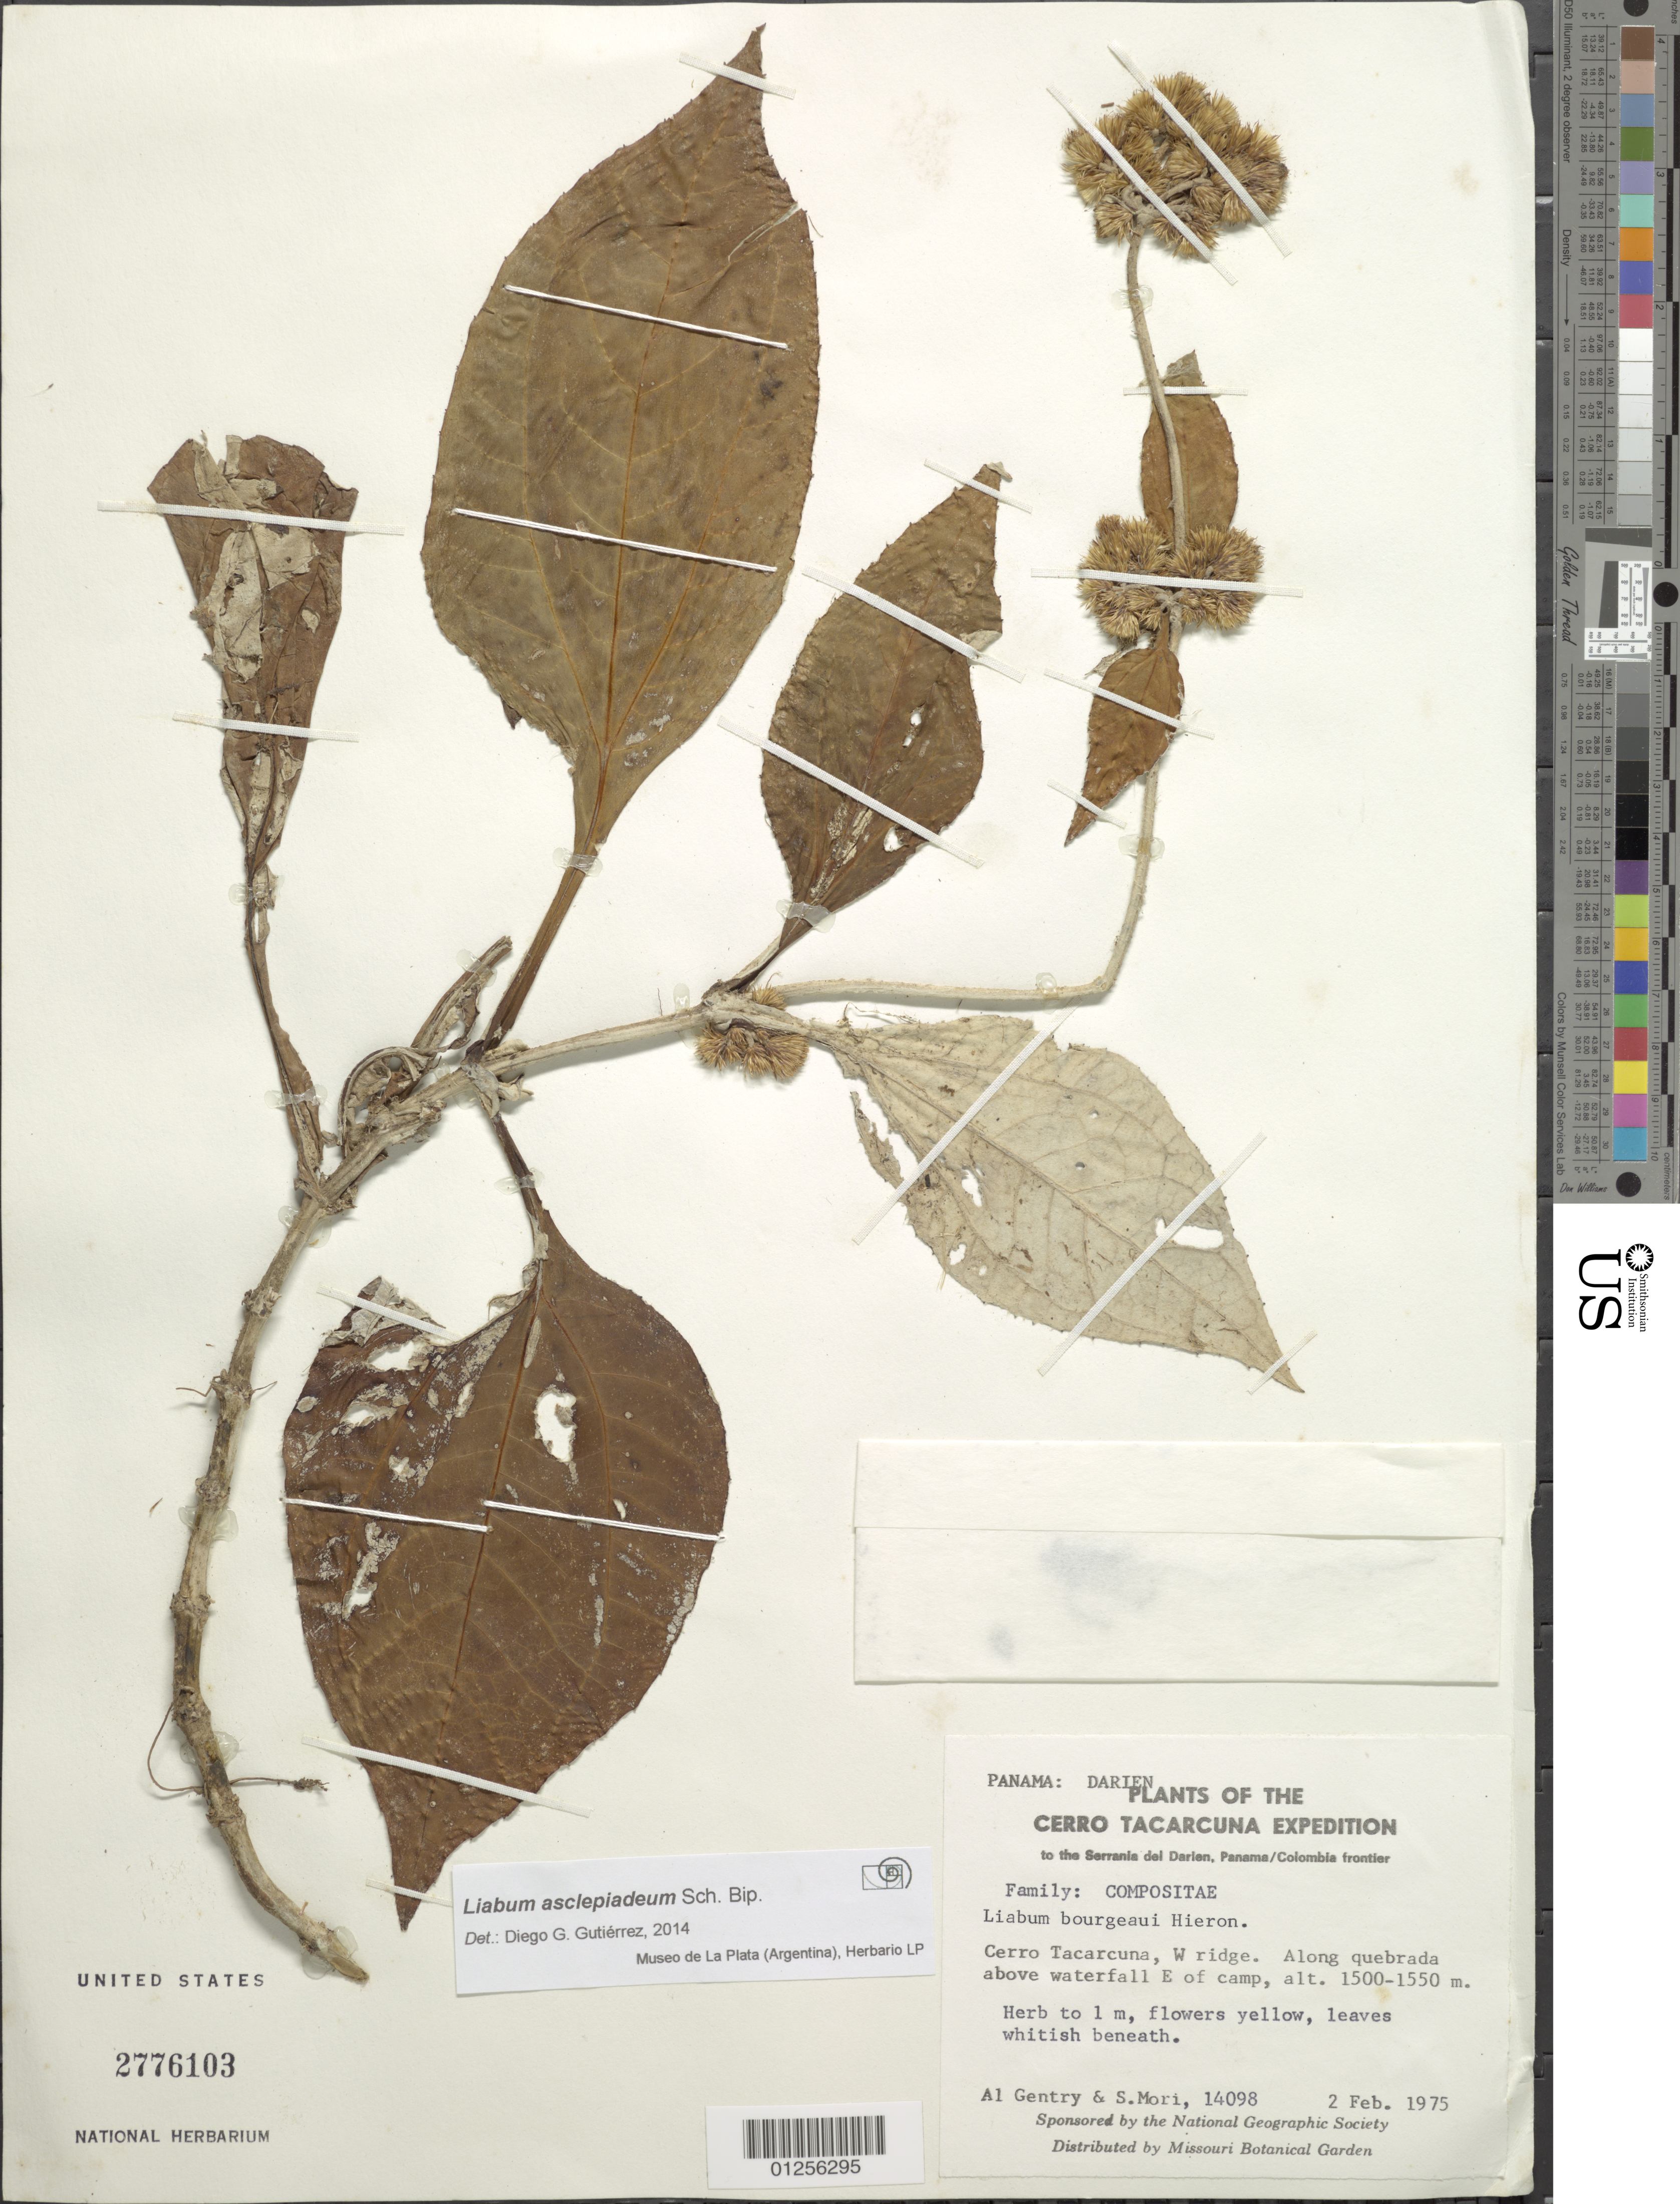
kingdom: Plantae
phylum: Tracheophyta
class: Magnoliopsida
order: Asterales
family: Asteraceae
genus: Liabum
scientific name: Liabum asclepiadeum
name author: Sch. Bip.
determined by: Gutierrez, D. G.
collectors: A. H. Gentry & S. Mori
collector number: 14098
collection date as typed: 2 February 1975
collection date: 1975-02-02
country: Panama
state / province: Darién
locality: Cerro Tacarcuna, W ridge, along quebrada above waterfall E of camp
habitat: Along quebrada above waterfall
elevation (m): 1500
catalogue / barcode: US 2776103